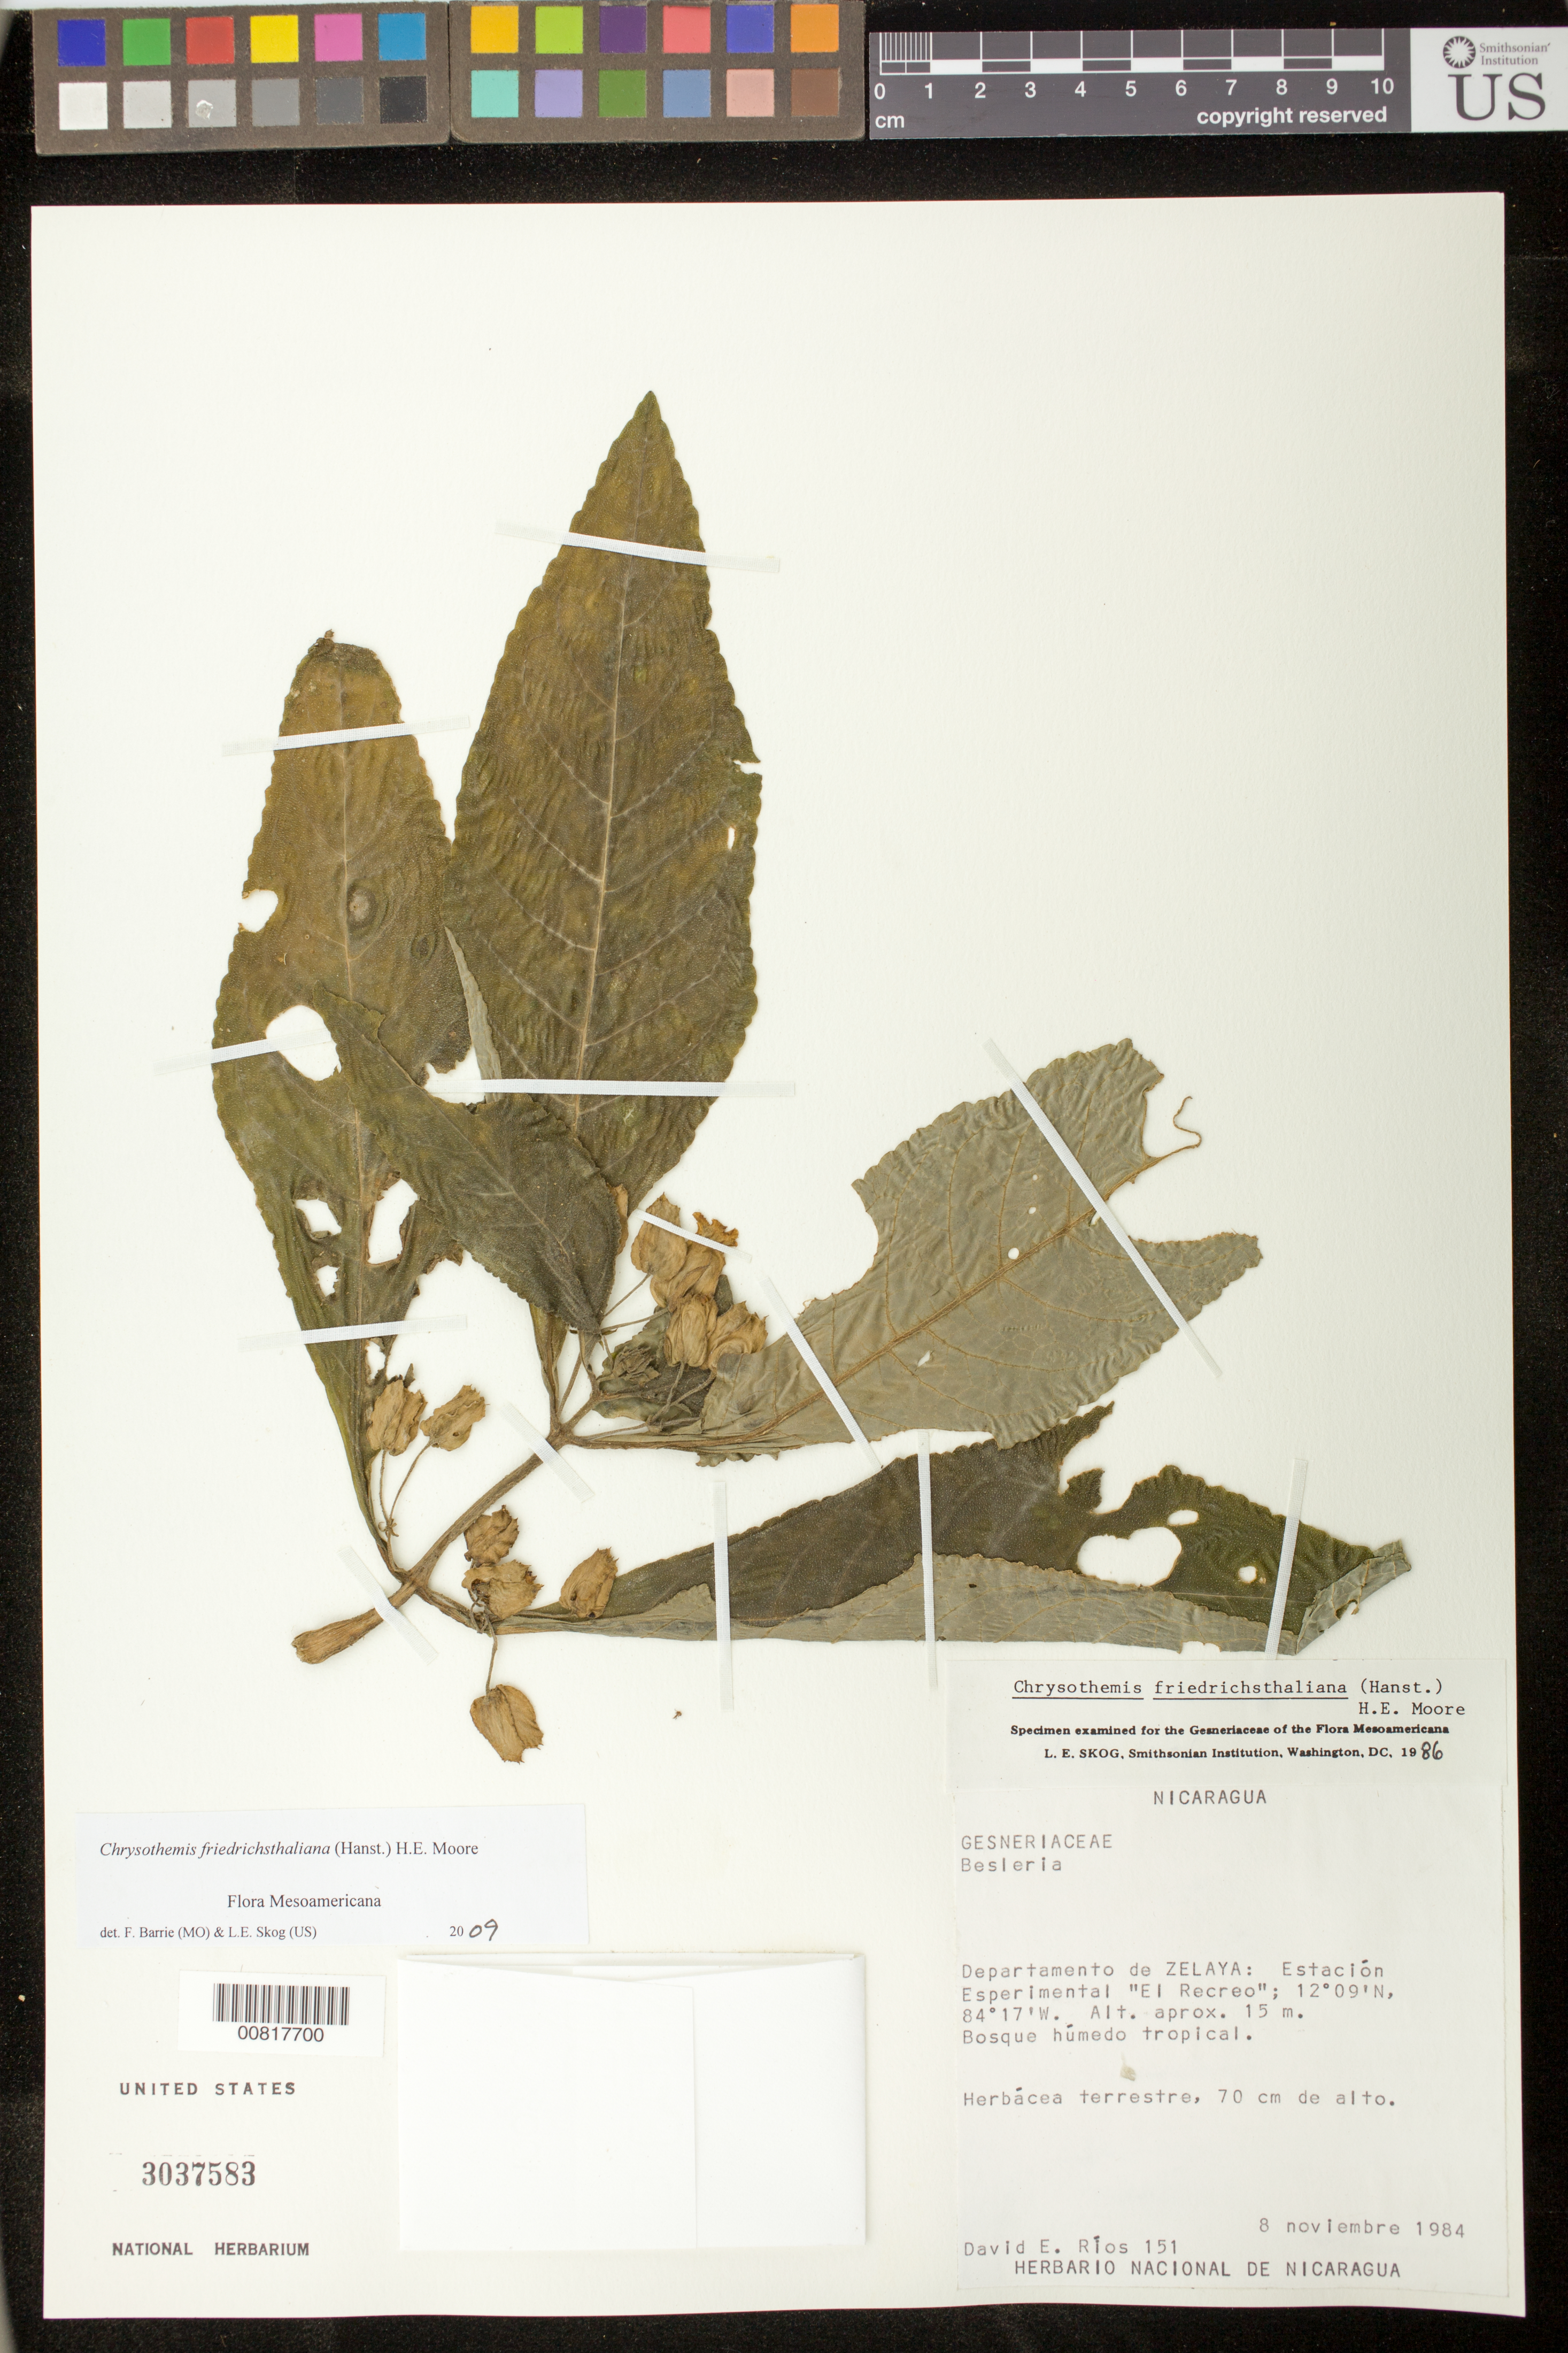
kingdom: Plantae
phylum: Tracheophyta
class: Magnoliopsida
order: Lamiales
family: Gesneriaceae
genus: Chrysothemis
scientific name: Chrysothemis friedrichsthaliana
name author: (Hanst.) H.E. Moore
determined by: Skog, Laurence E.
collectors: D. Rios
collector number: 151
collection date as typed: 08 Nov 1984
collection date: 1984-11-08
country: Nicaragua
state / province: Atlántico Sur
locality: Estación Esperimental "El Recreo"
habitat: Bosque húmedo tropical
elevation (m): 15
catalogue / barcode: US 3037583